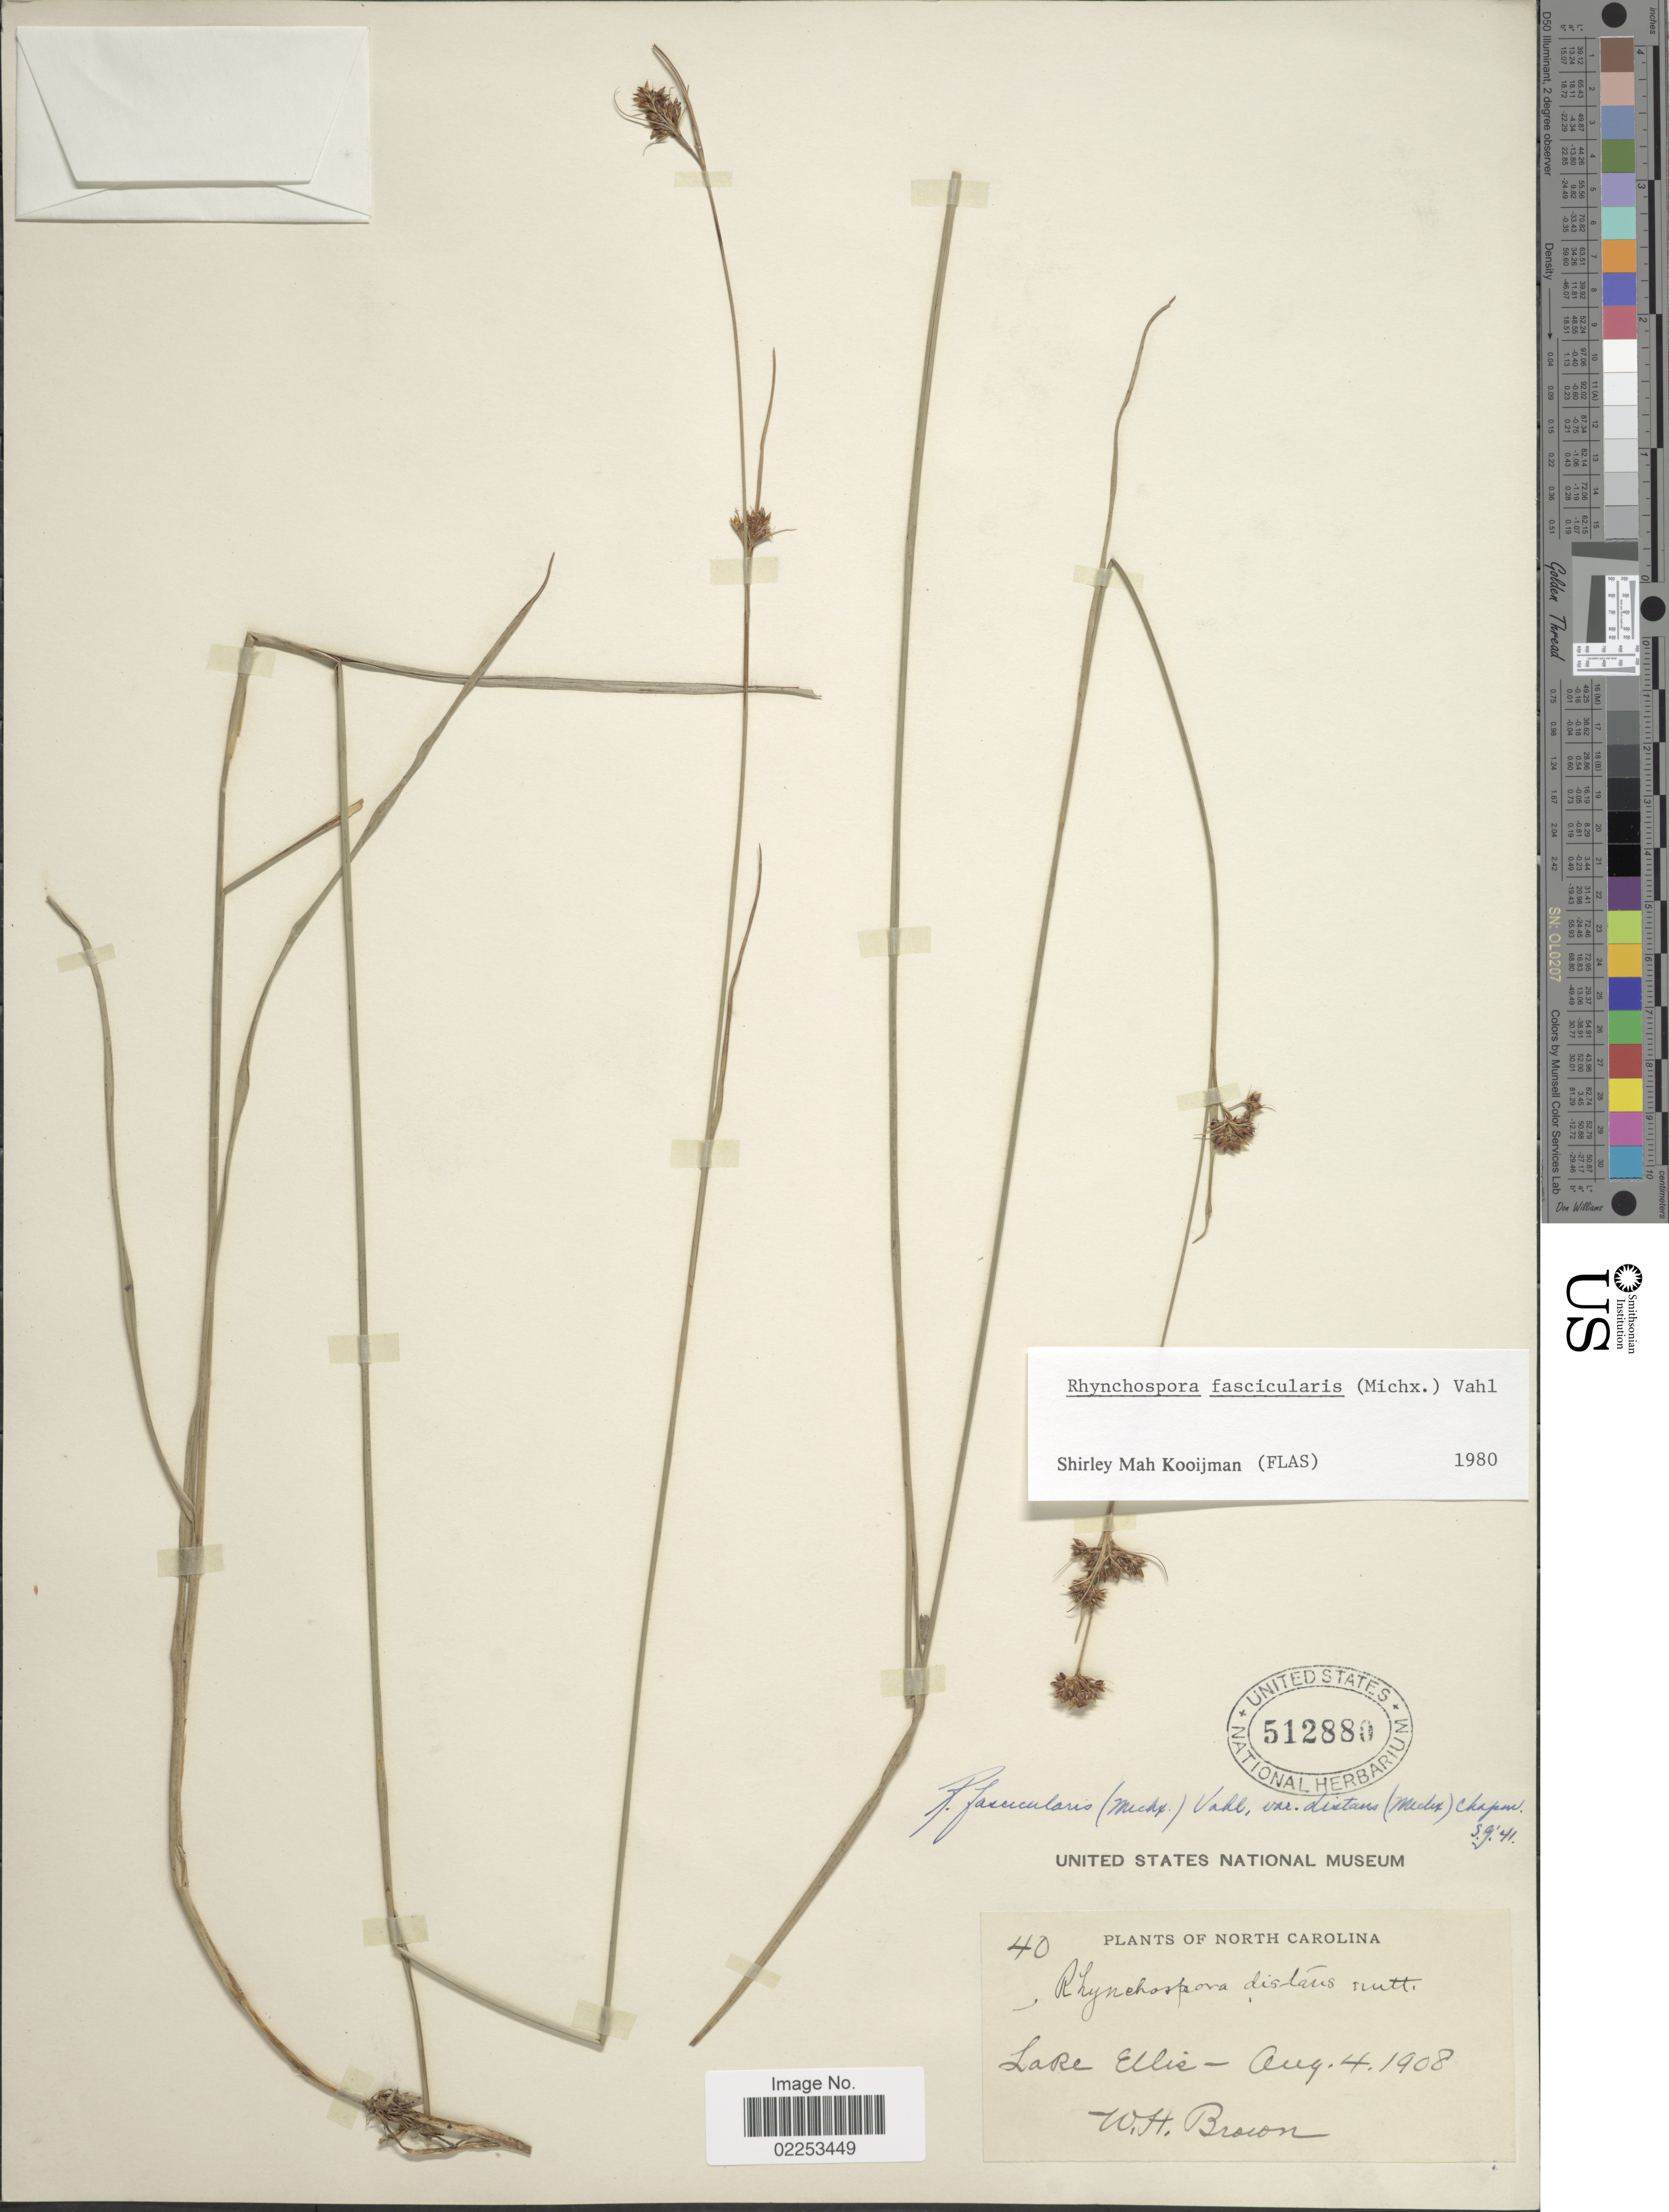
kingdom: Plantae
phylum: Tracheophyta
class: Liliopsida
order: Poales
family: Cyperaceae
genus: Rhynchospora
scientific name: Rhynchospora fascicularis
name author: (Michx.) Vahl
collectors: W. H. Brown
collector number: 40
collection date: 1908-08-04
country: United States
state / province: North Carolina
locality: Lake Ellis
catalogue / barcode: US 512880